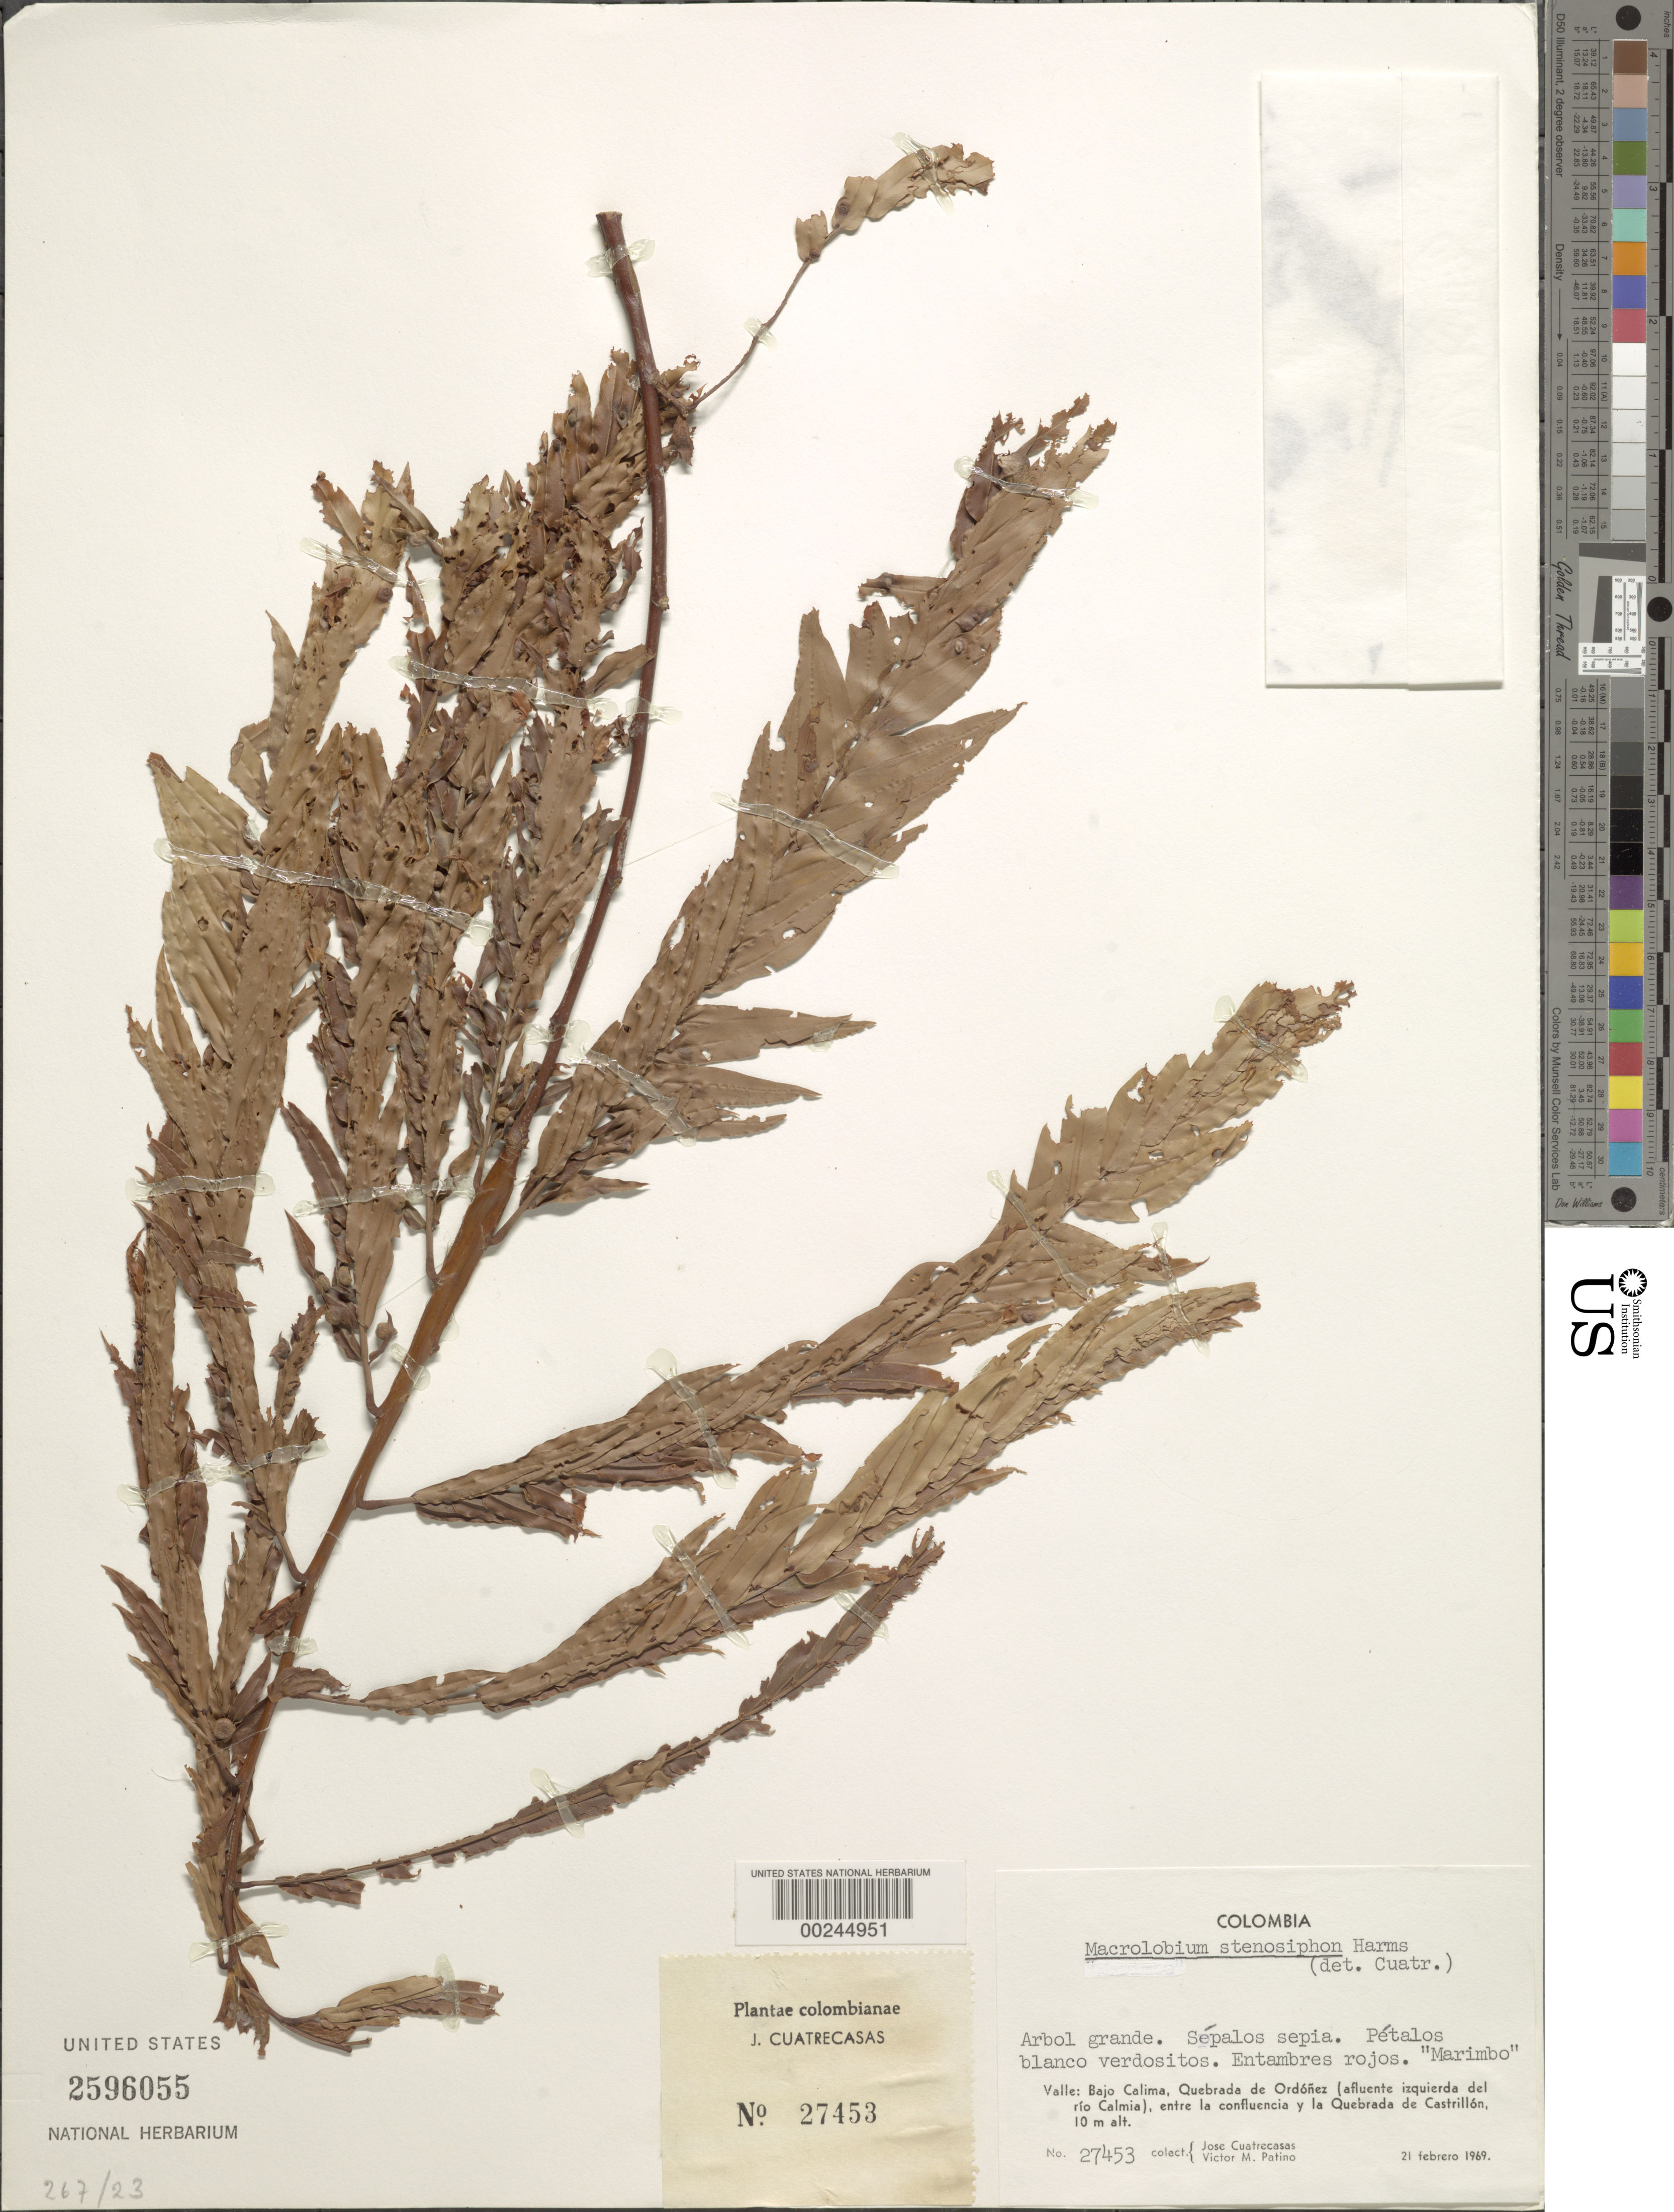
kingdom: Plantae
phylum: Tracheophyta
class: Magnoliopsida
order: Fabales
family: Fabaceae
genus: Macrolobium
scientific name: Macrolobium stenosiphon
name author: Harms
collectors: J. Cuatrecasas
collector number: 27453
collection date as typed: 21 Feb 1969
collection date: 1969-02-21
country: Colombia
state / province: Valle del Cauca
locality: Bajo Calima, Quebrada de ordOnez (left affluent of the Rio calmia) between the confluence and the Quebrada de castrillon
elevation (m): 10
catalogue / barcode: US 2596055